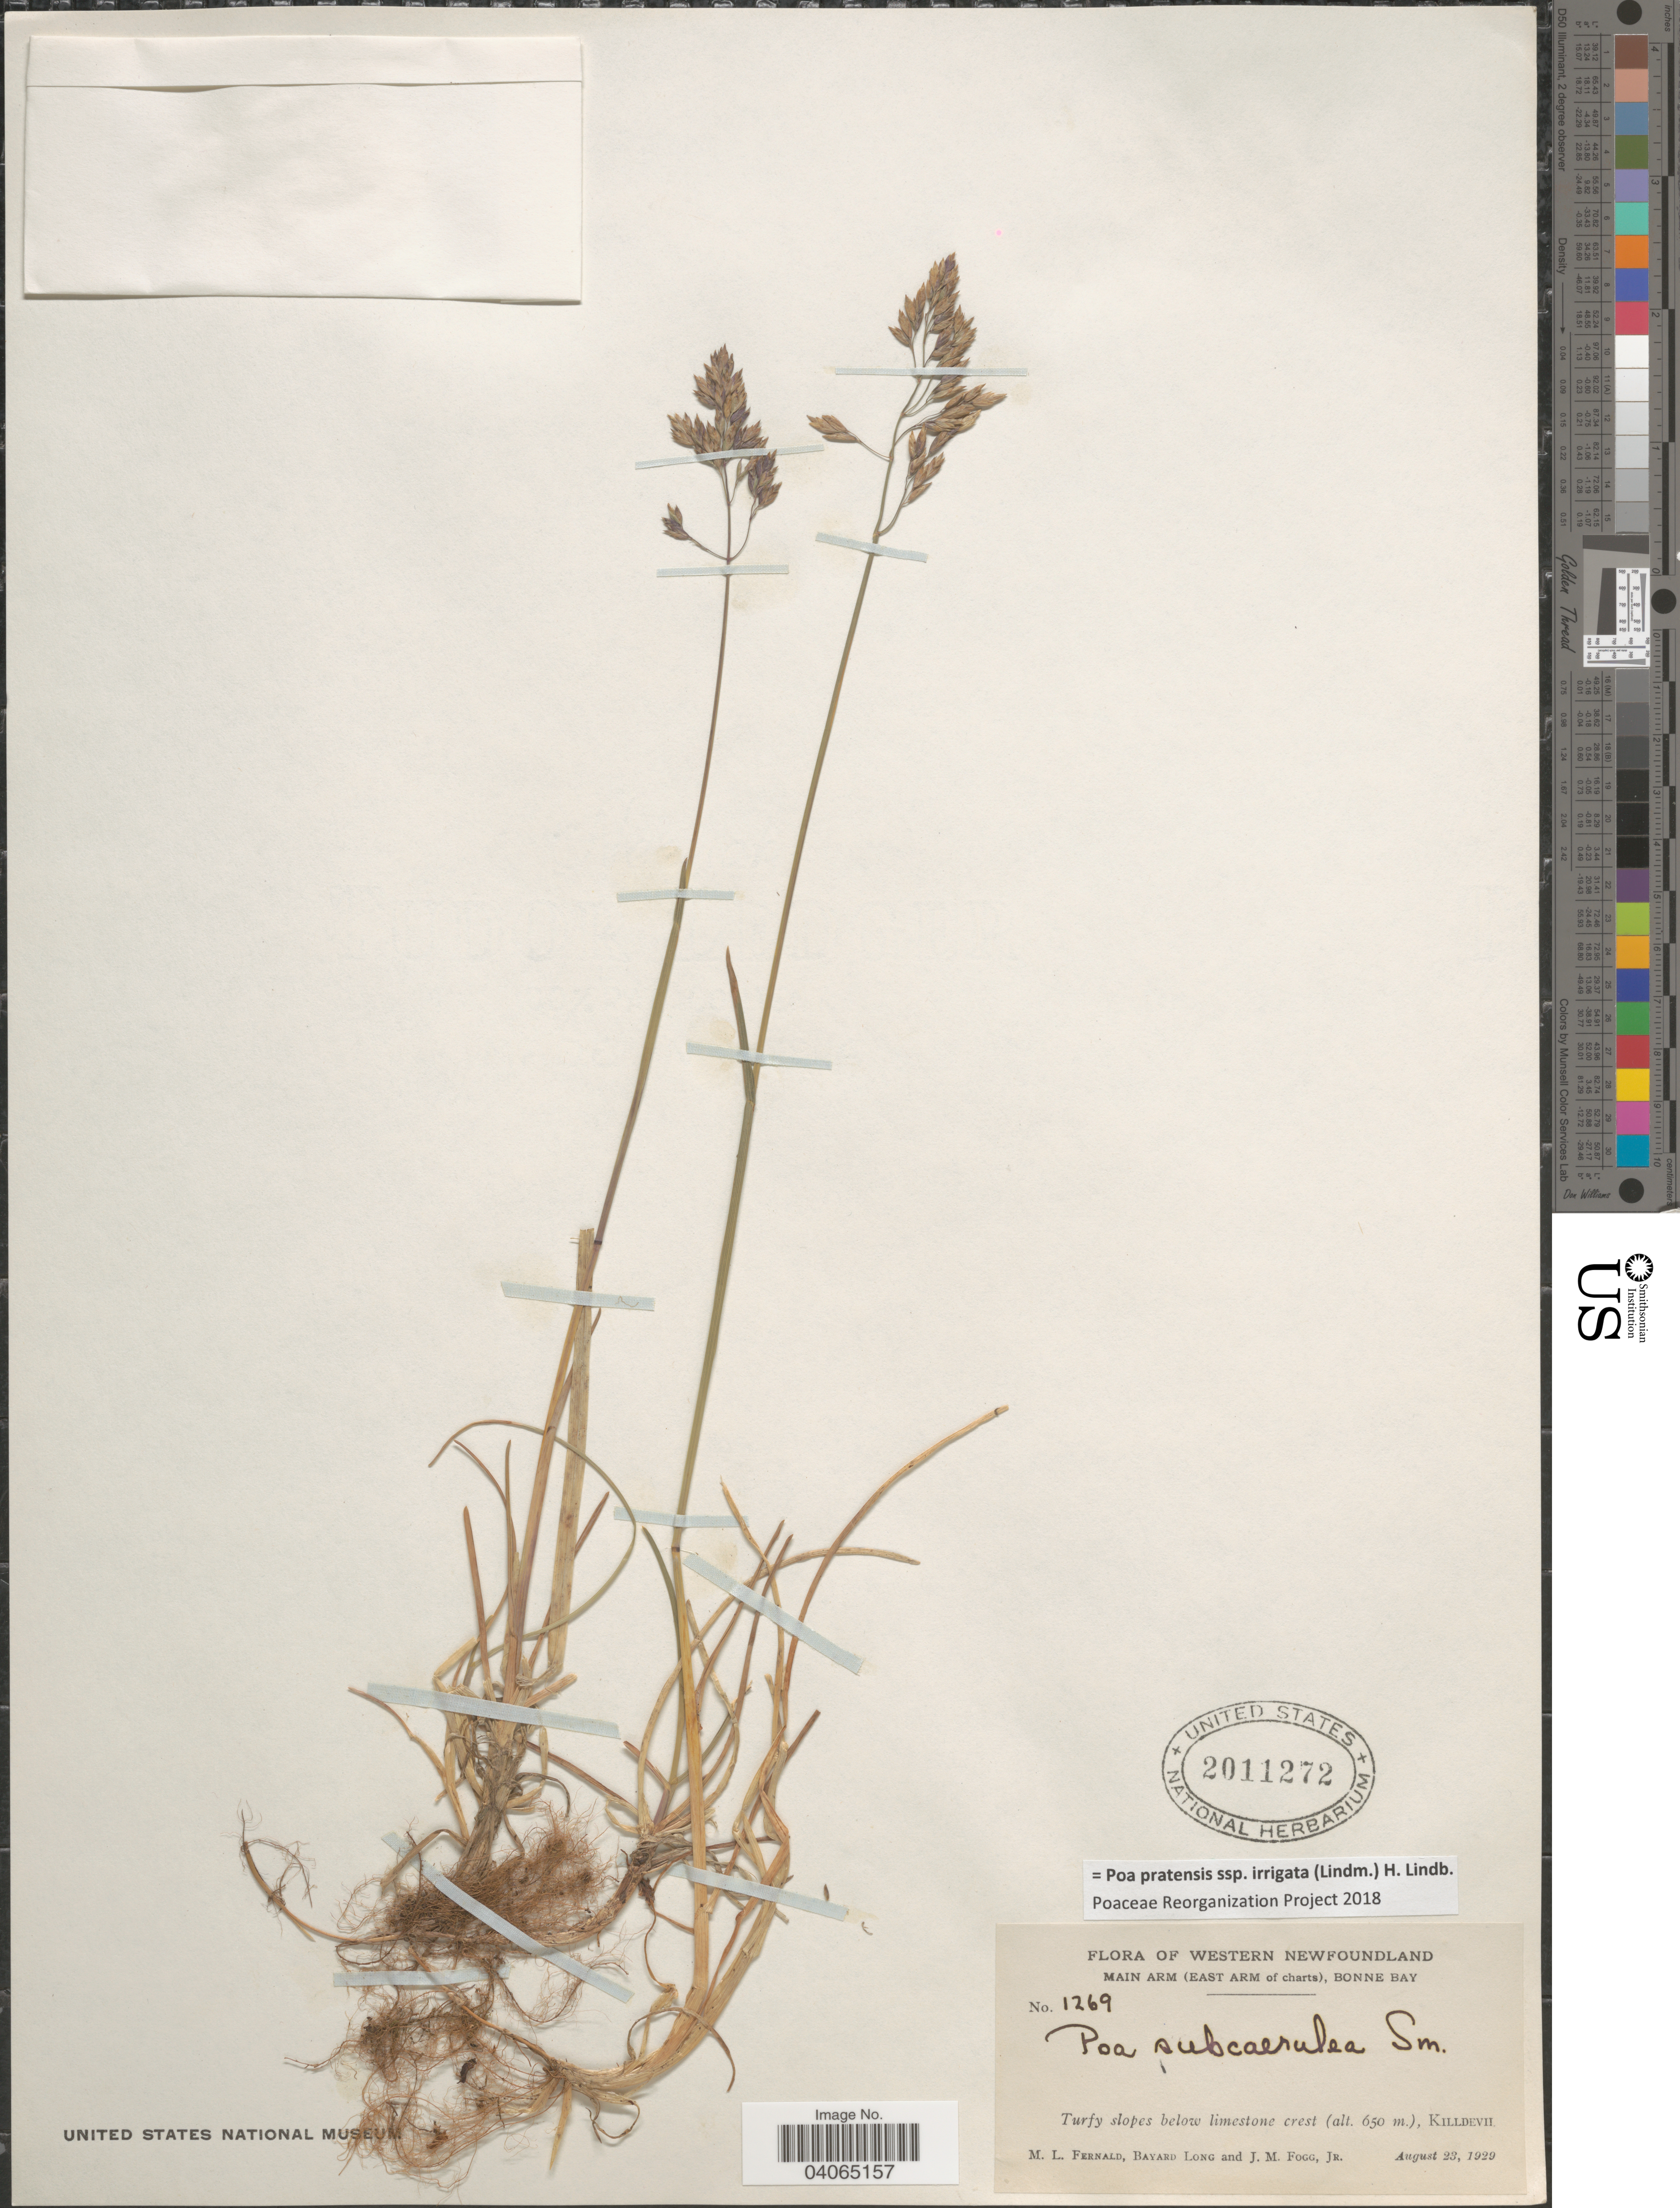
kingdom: Plantae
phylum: Tracheophyta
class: Liliopsida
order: Poales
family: Poaceae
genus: Poa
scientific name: Poa pratensis subsp. irrigata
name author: (Lindm.) H. Lindb.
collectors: M. L. Fernald, B. Long & J. Fogg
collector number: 1269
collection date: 1929-08-23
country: Canada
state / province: Newfoundland and Labrador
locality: Western Newfoundland. Main Arm (East Arm of charts), Bonne Bay. Turfy slopes below limestone crest, Killdevii.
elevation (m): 650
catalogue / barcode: US 2011272